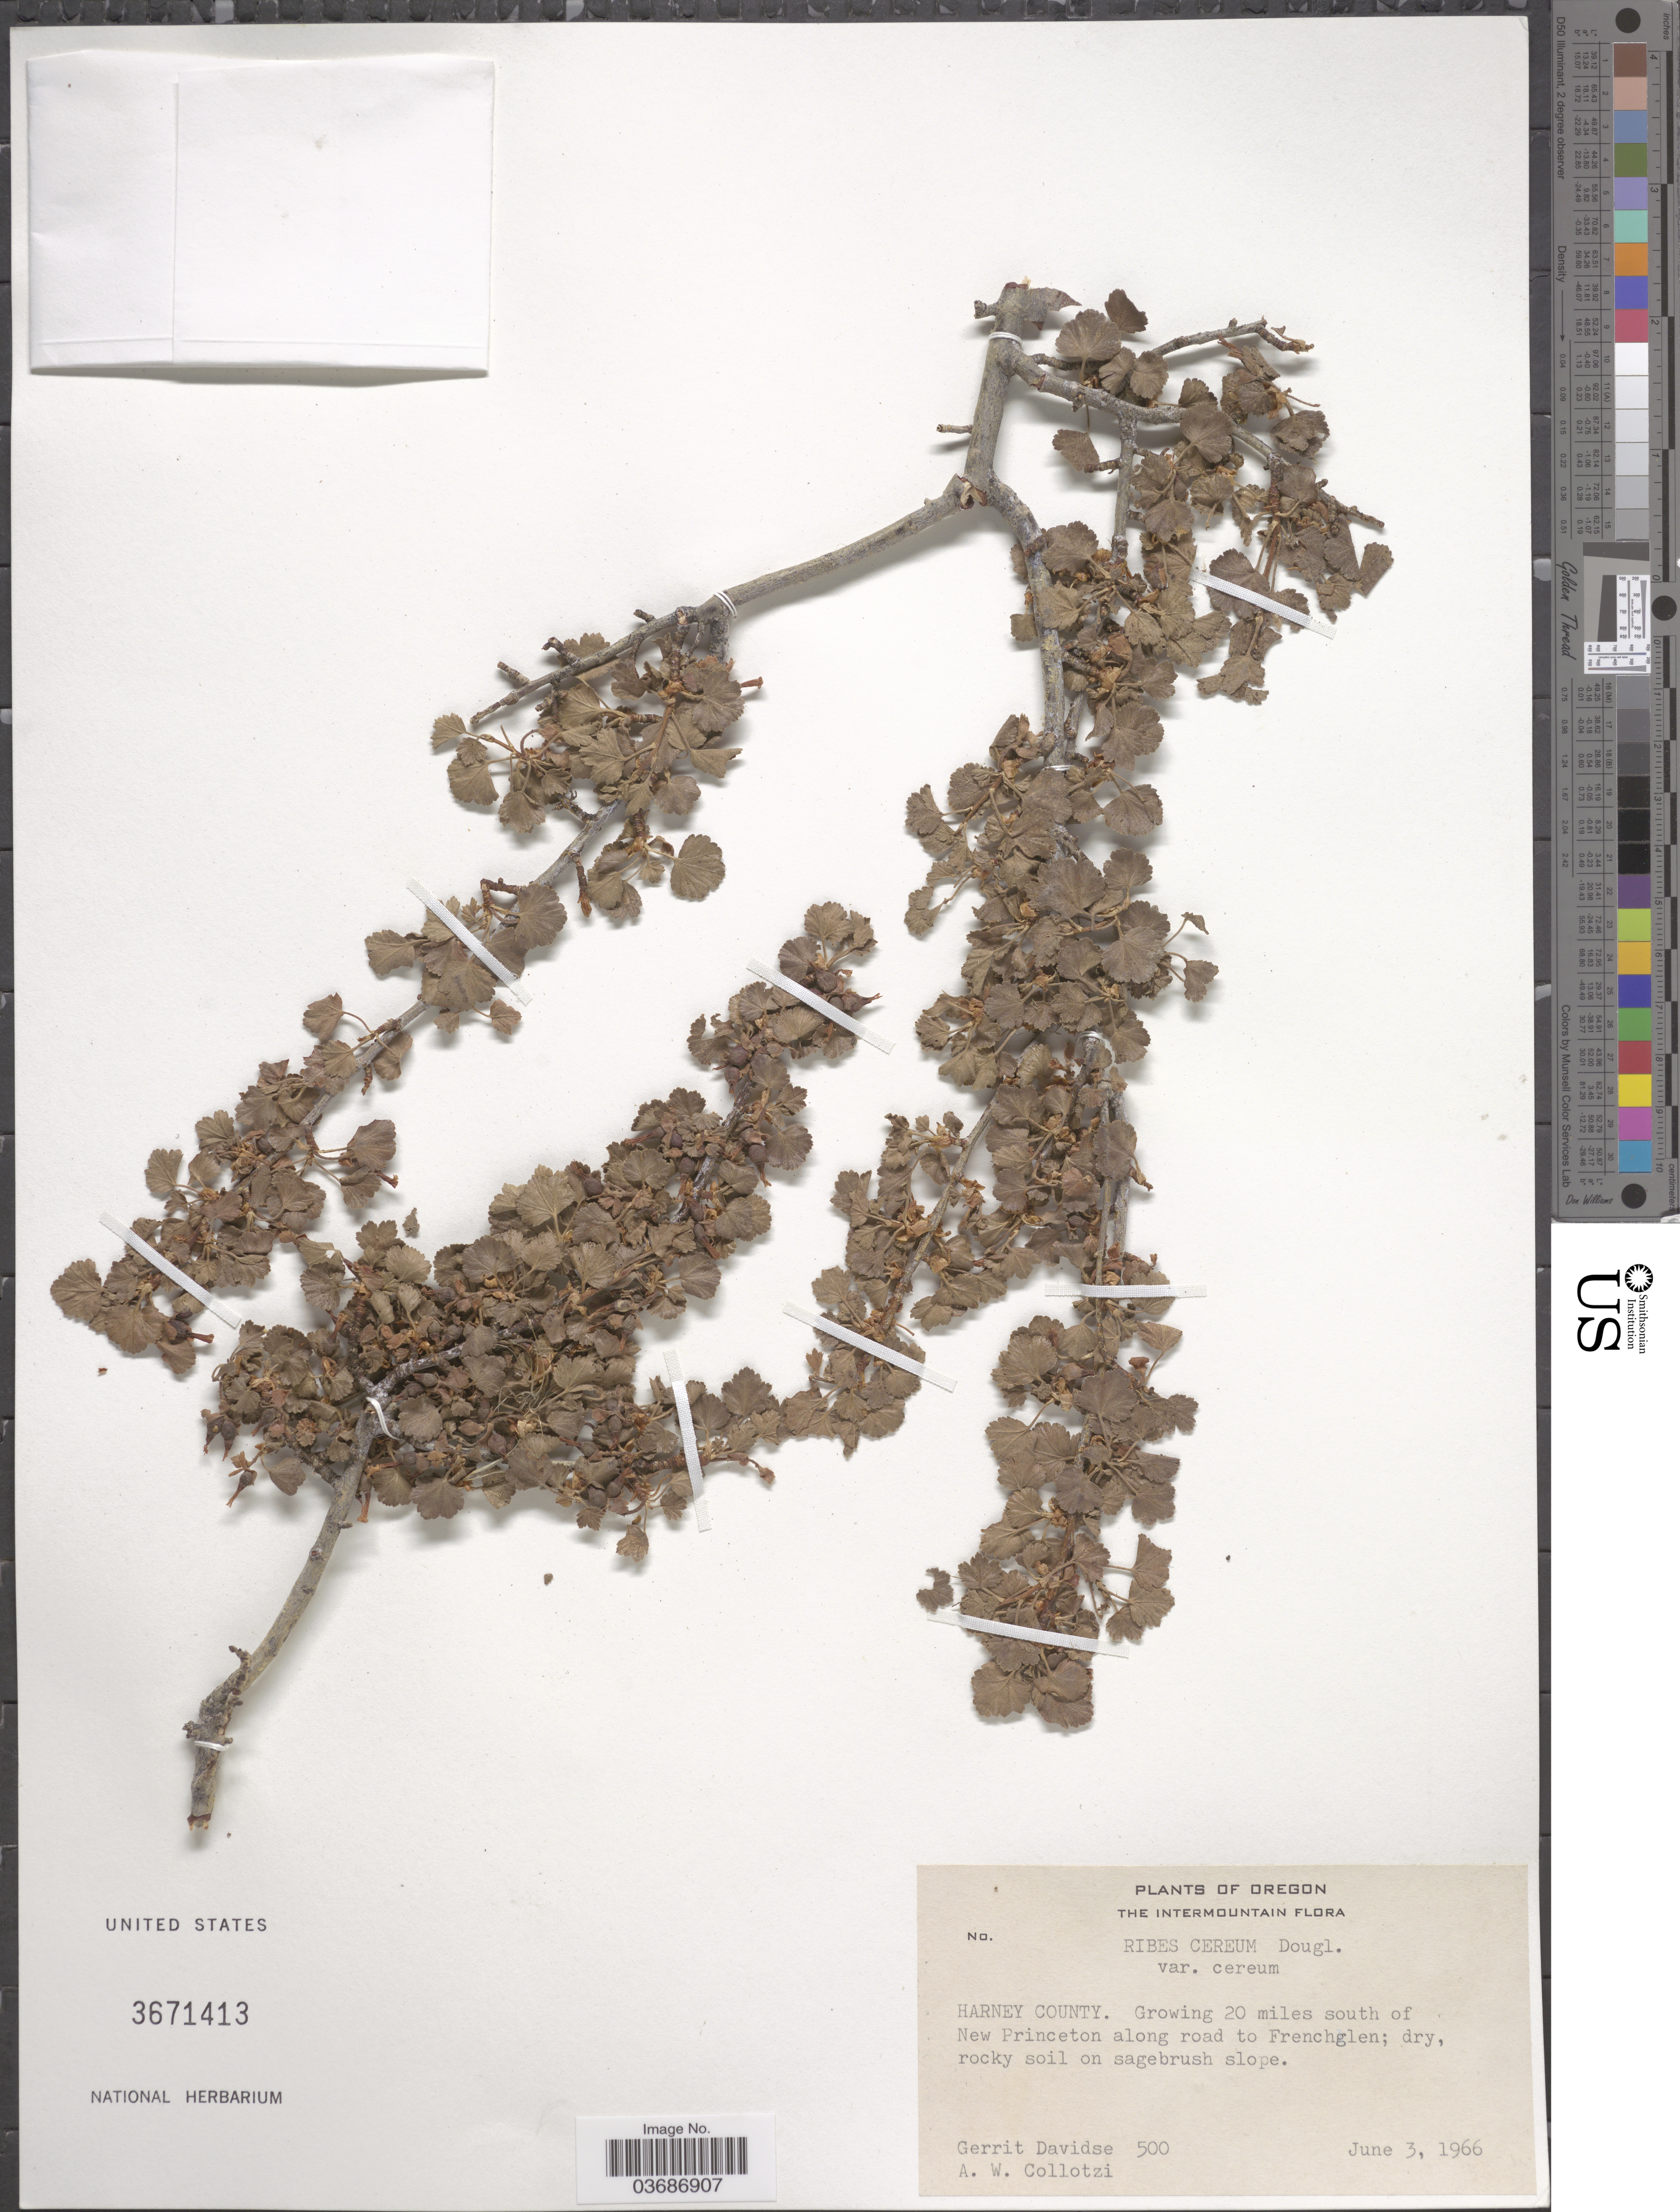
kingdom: Plantae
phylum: Tracheophyta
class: Magnoliopsida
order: Saxifragales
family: Grossulariaceae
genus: Ribes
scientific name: Ribes cereum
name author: Douglas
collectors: G. Davidse & A. W. Collotzi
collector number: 500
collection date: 1966-06-03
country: United States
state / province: Oregon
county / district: Harney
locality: The Intermountain. Harney County. Growing 20 miles south of New Princeton along road to Frenchglen.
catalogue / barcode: US 3671413